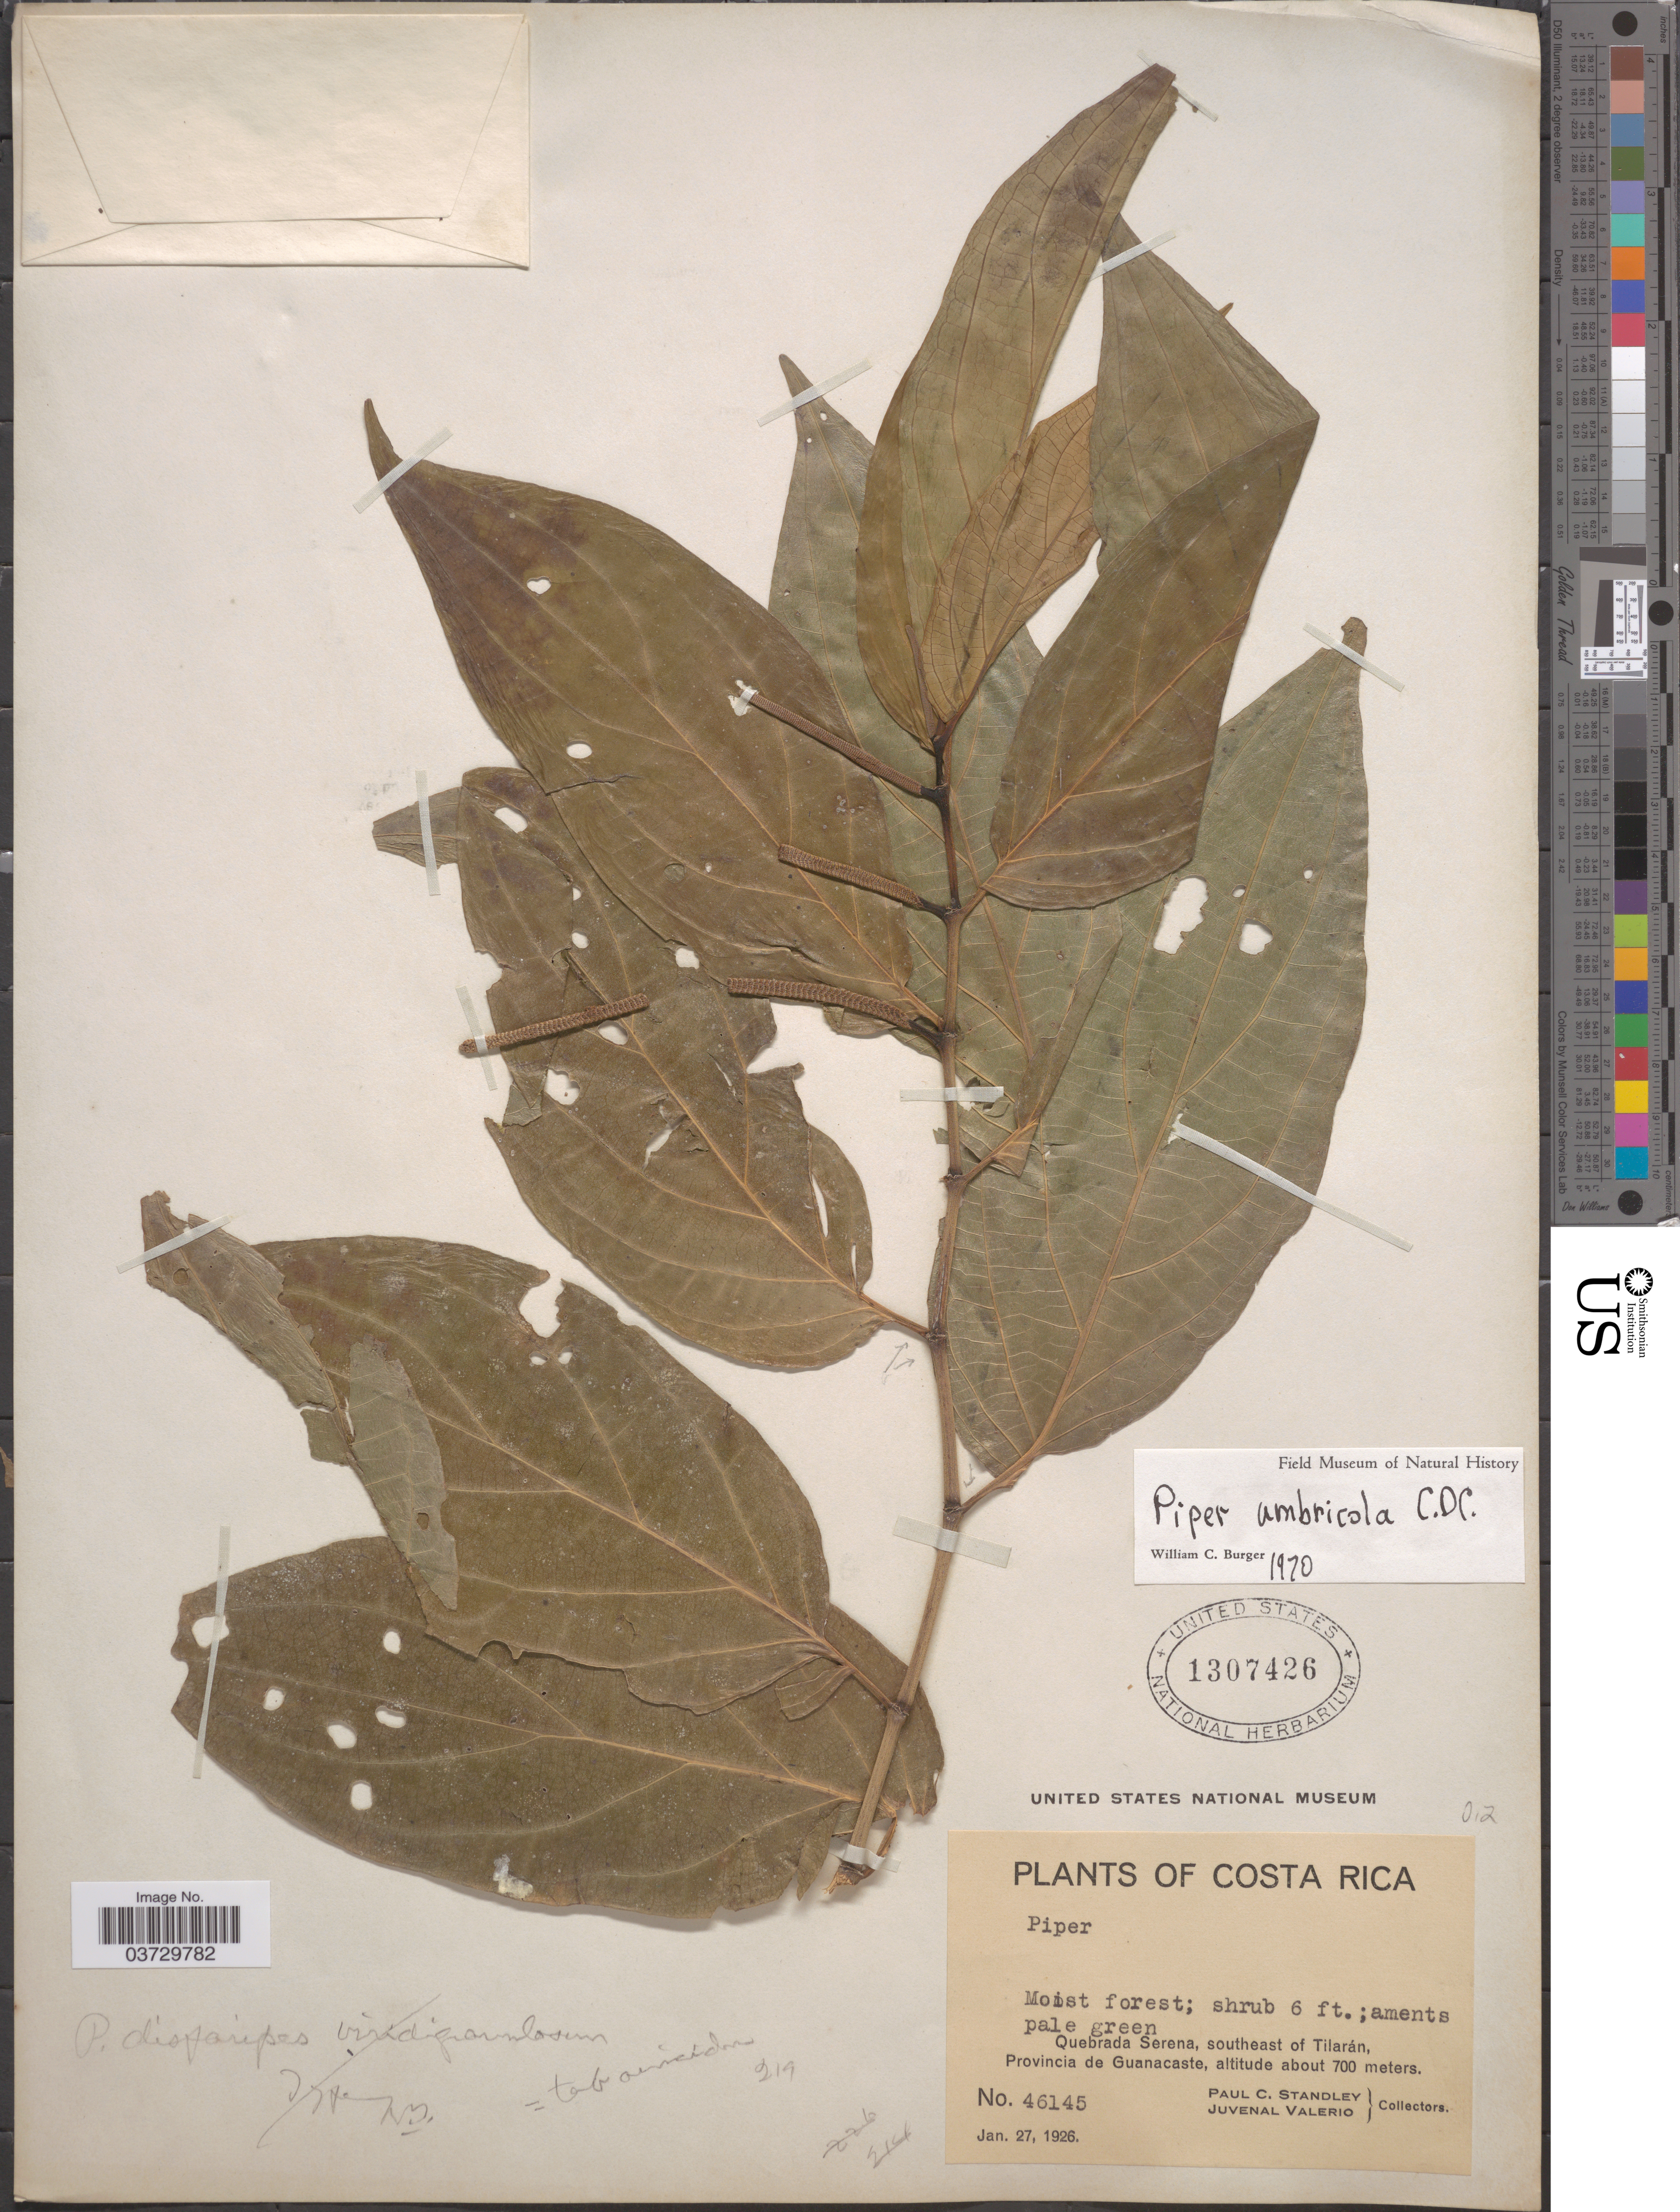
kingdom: Plantae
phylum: Tracheophyta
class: Magnoliopsida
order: Piperales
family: Piperaceae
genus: Piper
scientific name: Piper umbricola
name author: C. DC.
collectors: P. C. Standley & J. Valerio R.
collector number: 46145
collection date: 1926-01-27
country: Costa Rica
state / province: Guanacaste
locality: Quebrada Serena, southeast of Tilarán.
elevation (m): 700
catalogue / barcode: US 1307426